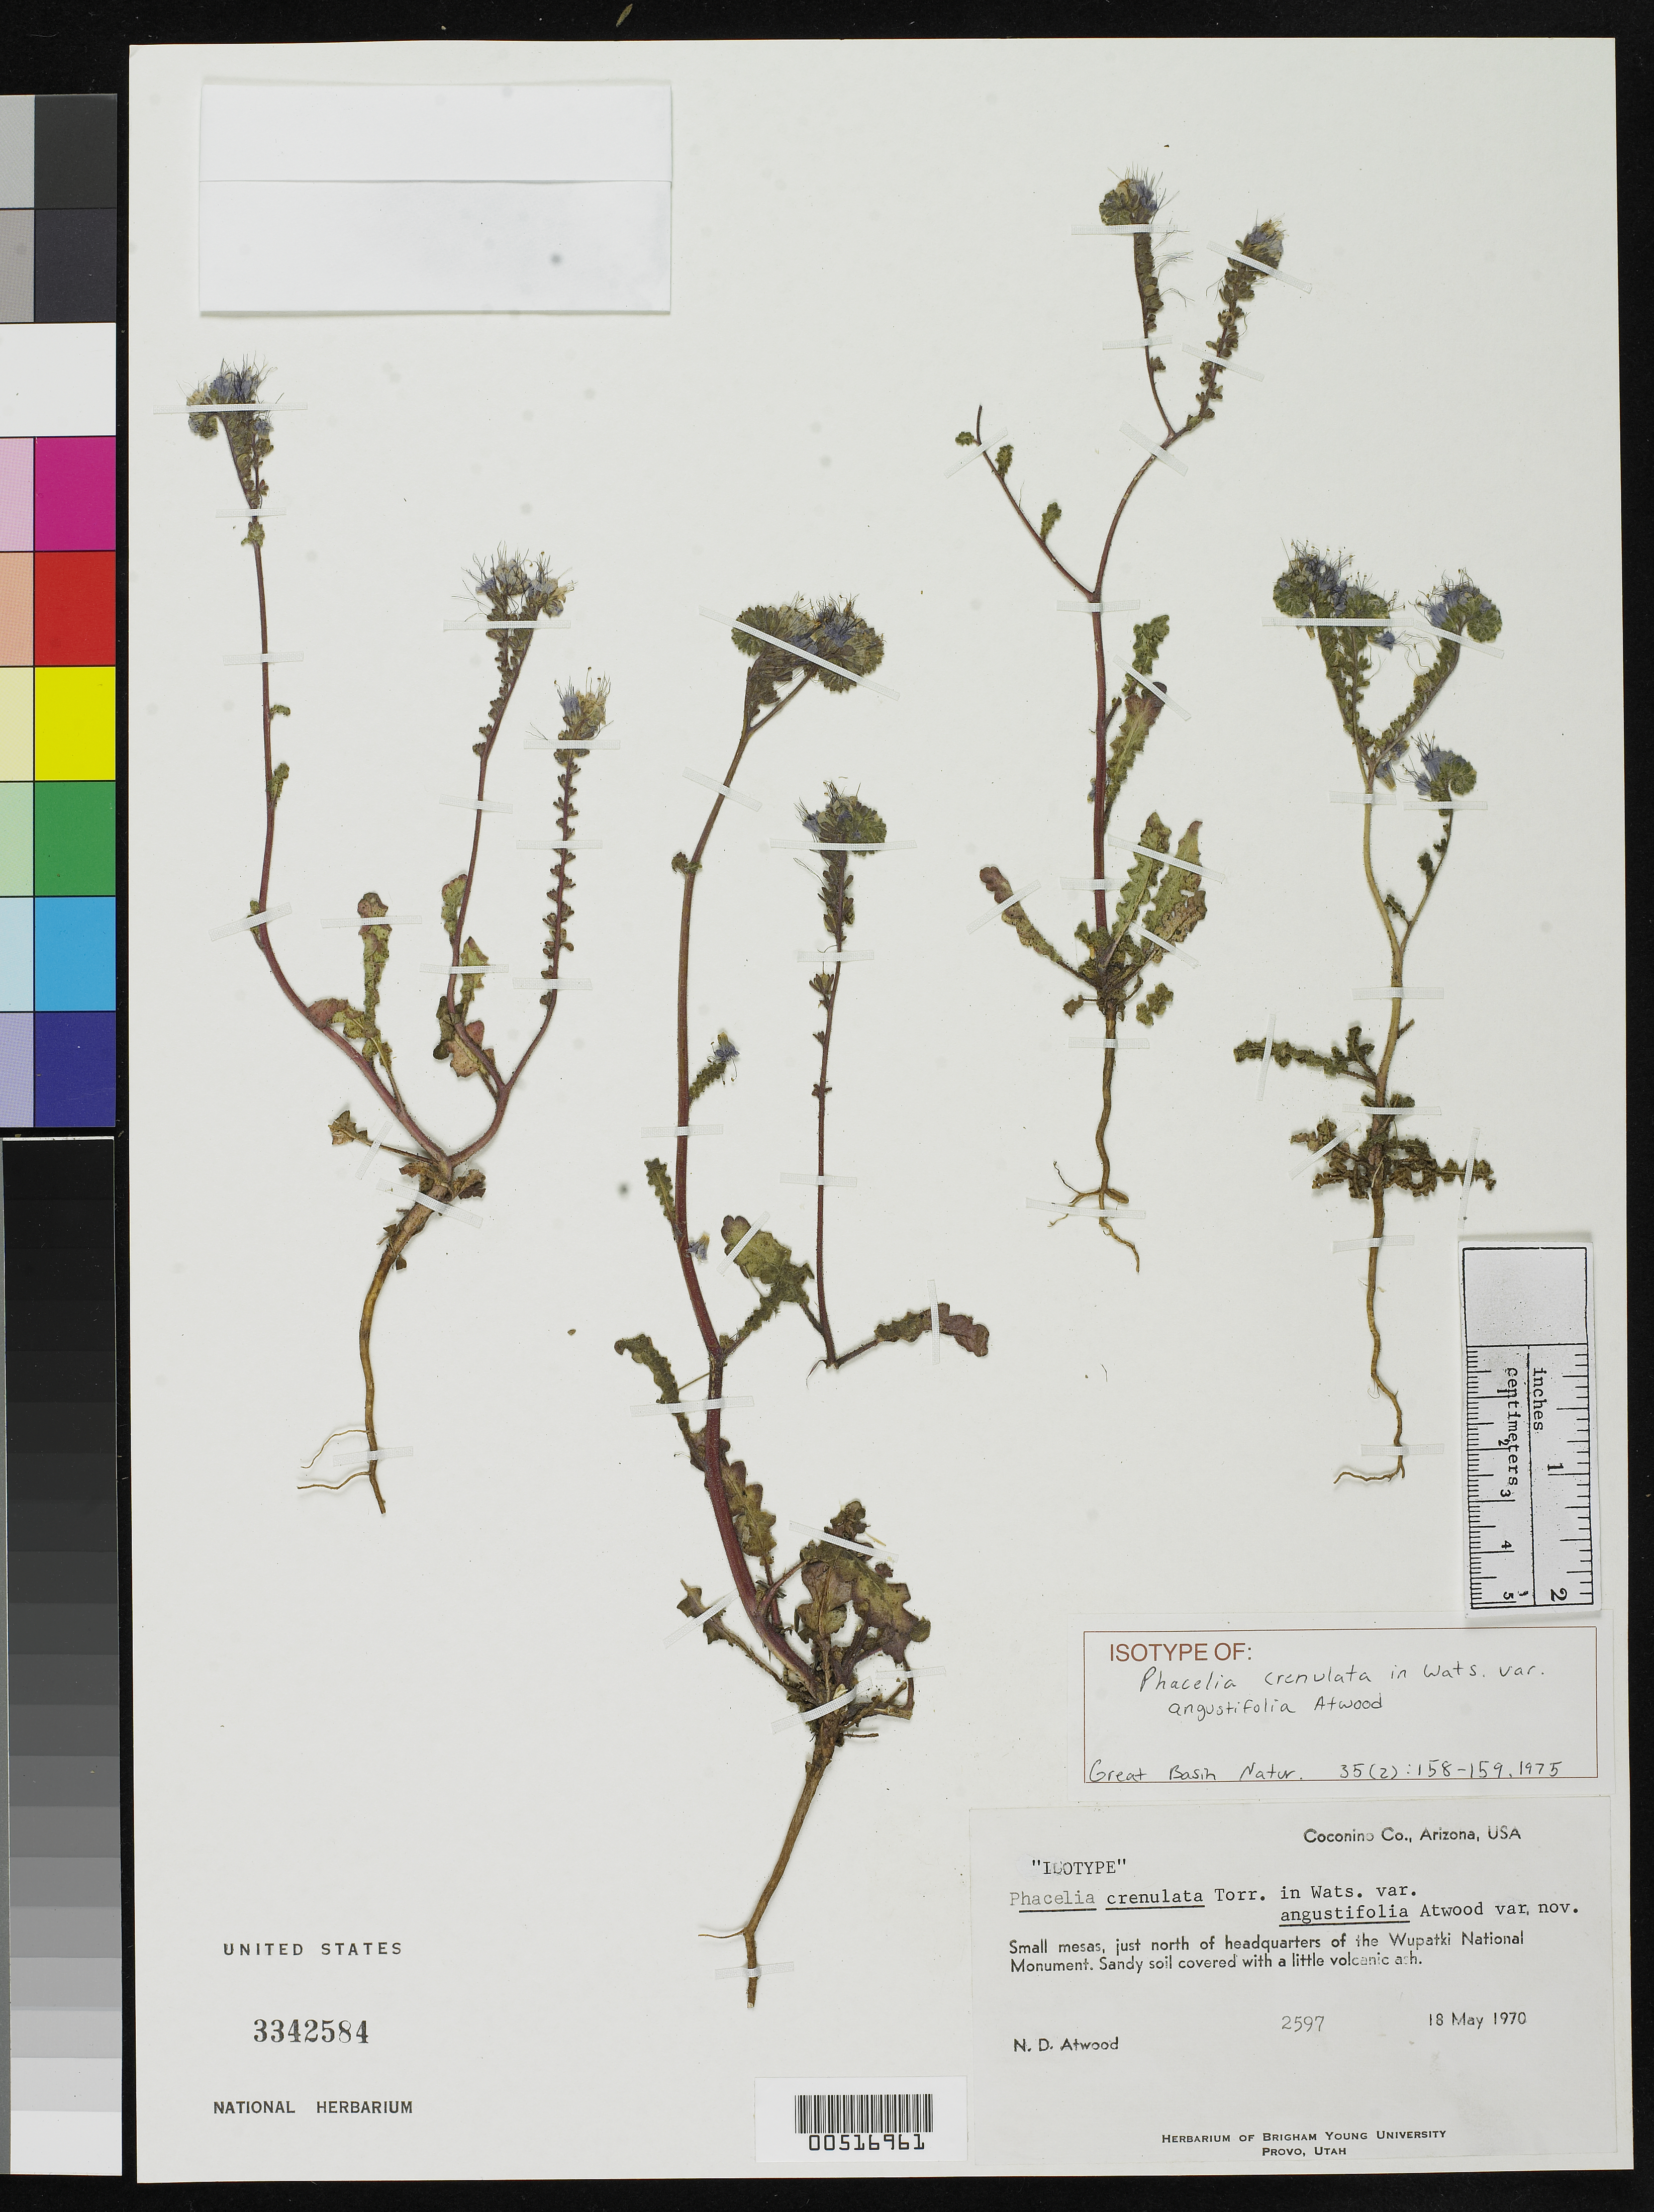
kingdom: Plantae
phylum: Tracheophyta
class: Magnoliopsida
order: Boraginales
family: Hydrophyllaceae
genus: Phacelia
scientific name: Phacelia crenulata var. angustifolia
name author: Atwood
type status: Isotype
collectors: N. Atwood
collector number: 2597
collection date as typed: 18 May 1970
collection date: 1970-05-18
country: United States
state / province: Arizona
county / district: Coconino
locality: Just N of headquarters of Wupatki National Monument.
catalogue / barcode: US 3342584